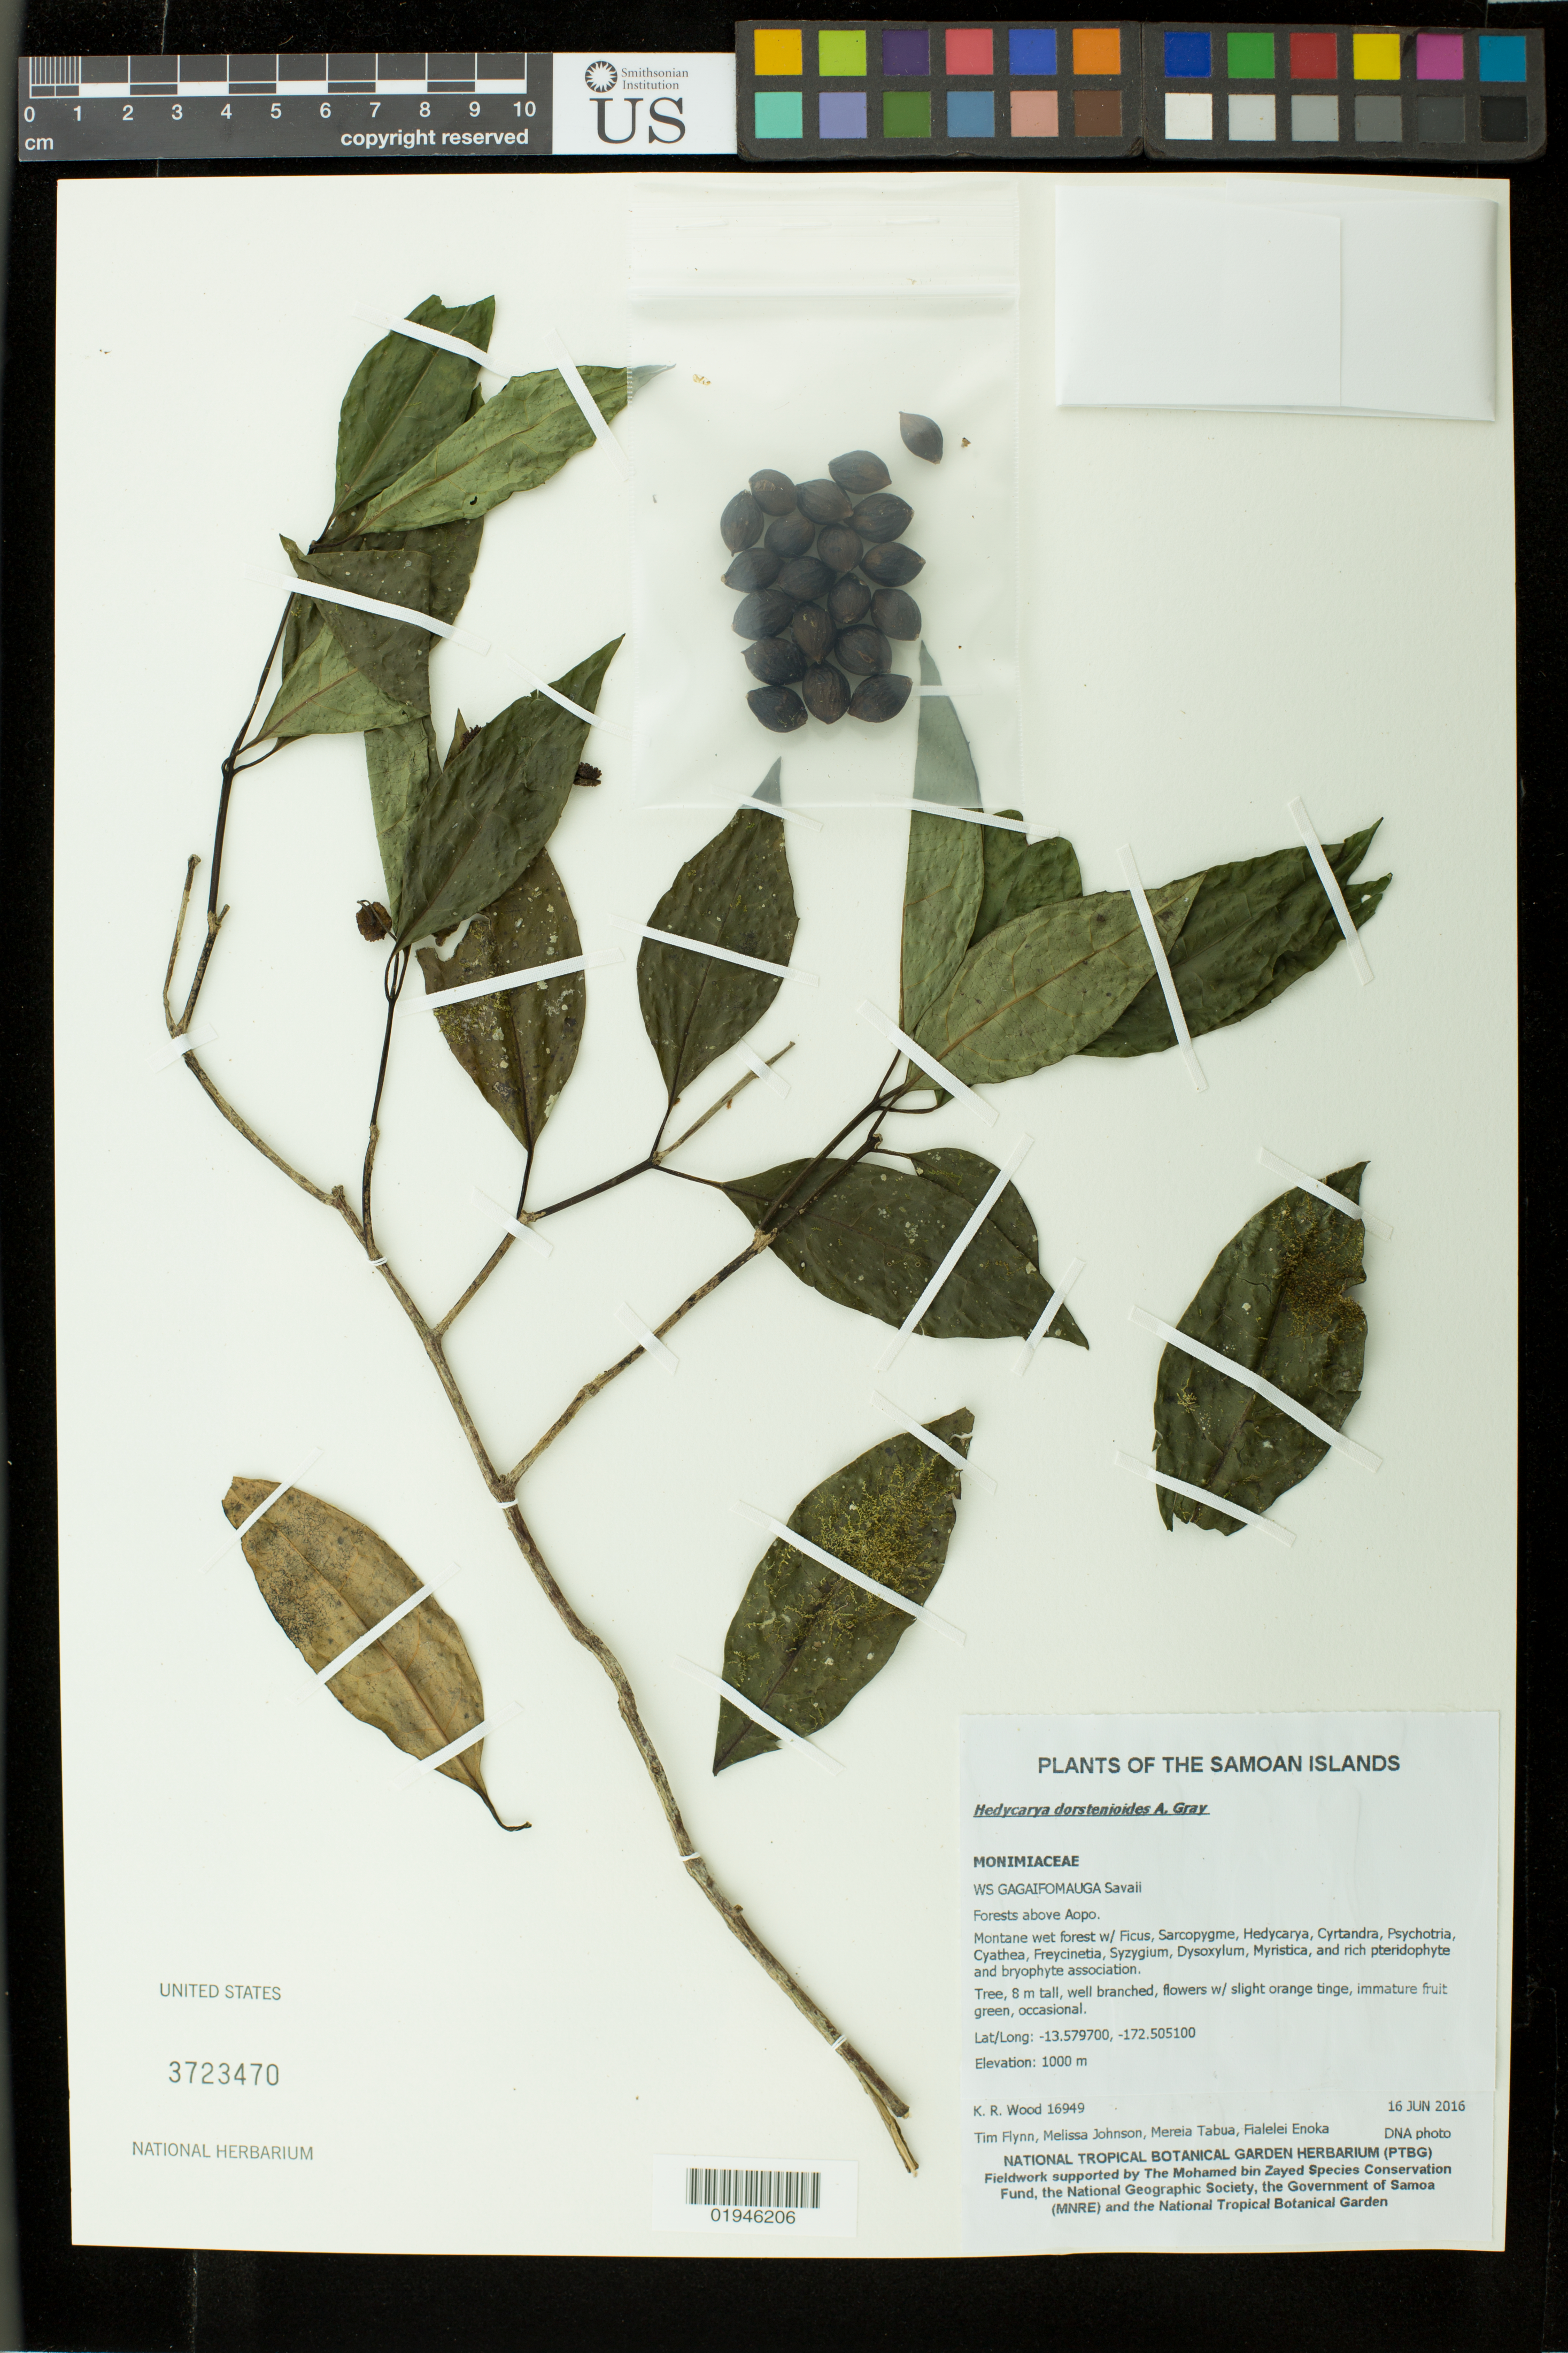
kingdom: Plantae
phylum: Tracheophyta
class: Magnoliopsida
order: Laurales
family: Monimiaceae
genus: Hedycarya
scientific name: Hedycarya dorstenioides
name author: A. Gray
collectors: K. R. Wood, T. W. Flynn, M. Johnson, M. Tabua & F. Enoka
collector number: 16949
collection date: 2016-06-16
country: Samoa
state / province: Gagaifomauga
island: Savai'i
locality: Savaii, forests above Aopo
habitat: Montane wet forest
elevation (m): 1000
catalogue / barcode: US 3723470